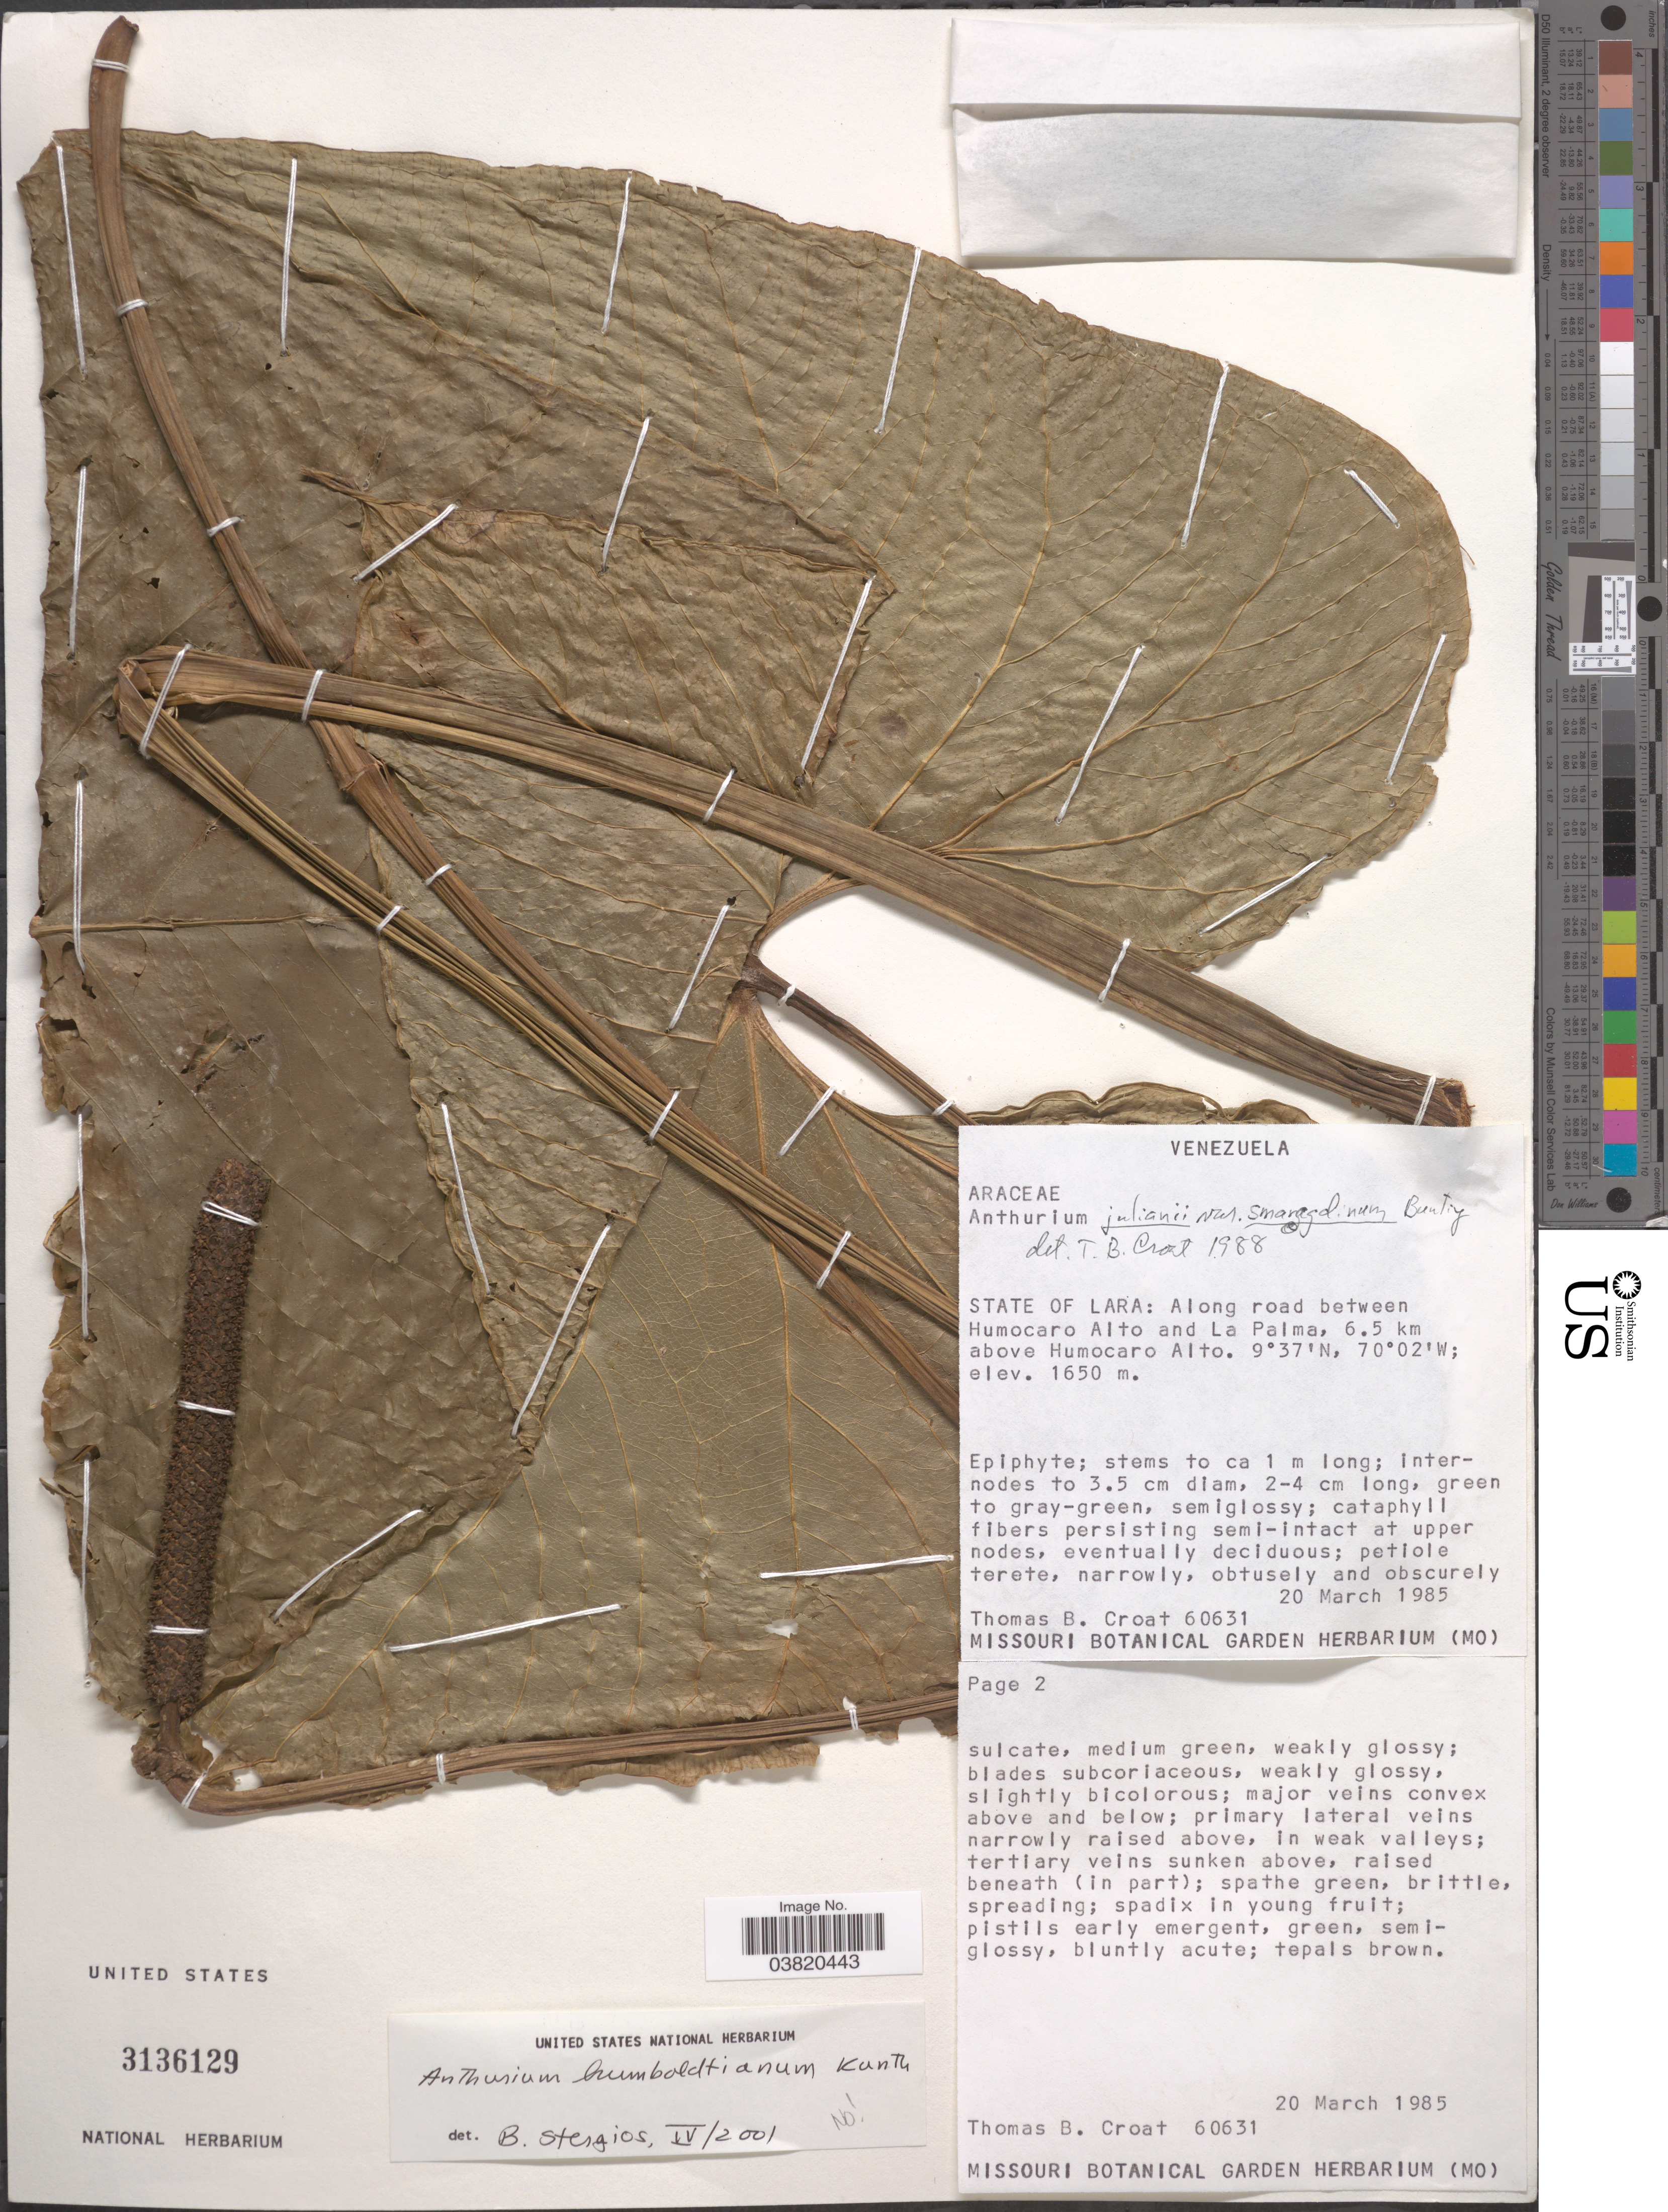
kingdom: Plantae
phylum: Tracheophyta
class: Liliopsida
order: Alismatales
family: Araceae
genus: Anthurium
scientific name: Anthurium smaragdinum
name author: G.S. Bunting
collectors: T. B. Croat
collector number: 60631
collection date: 1985-03-20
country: Venezuela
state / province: Lara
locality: Along road between Humocaro Alto and La Palma, 6.5 km above Humocaro Alto.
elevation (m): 1650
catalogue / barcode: US 3136129